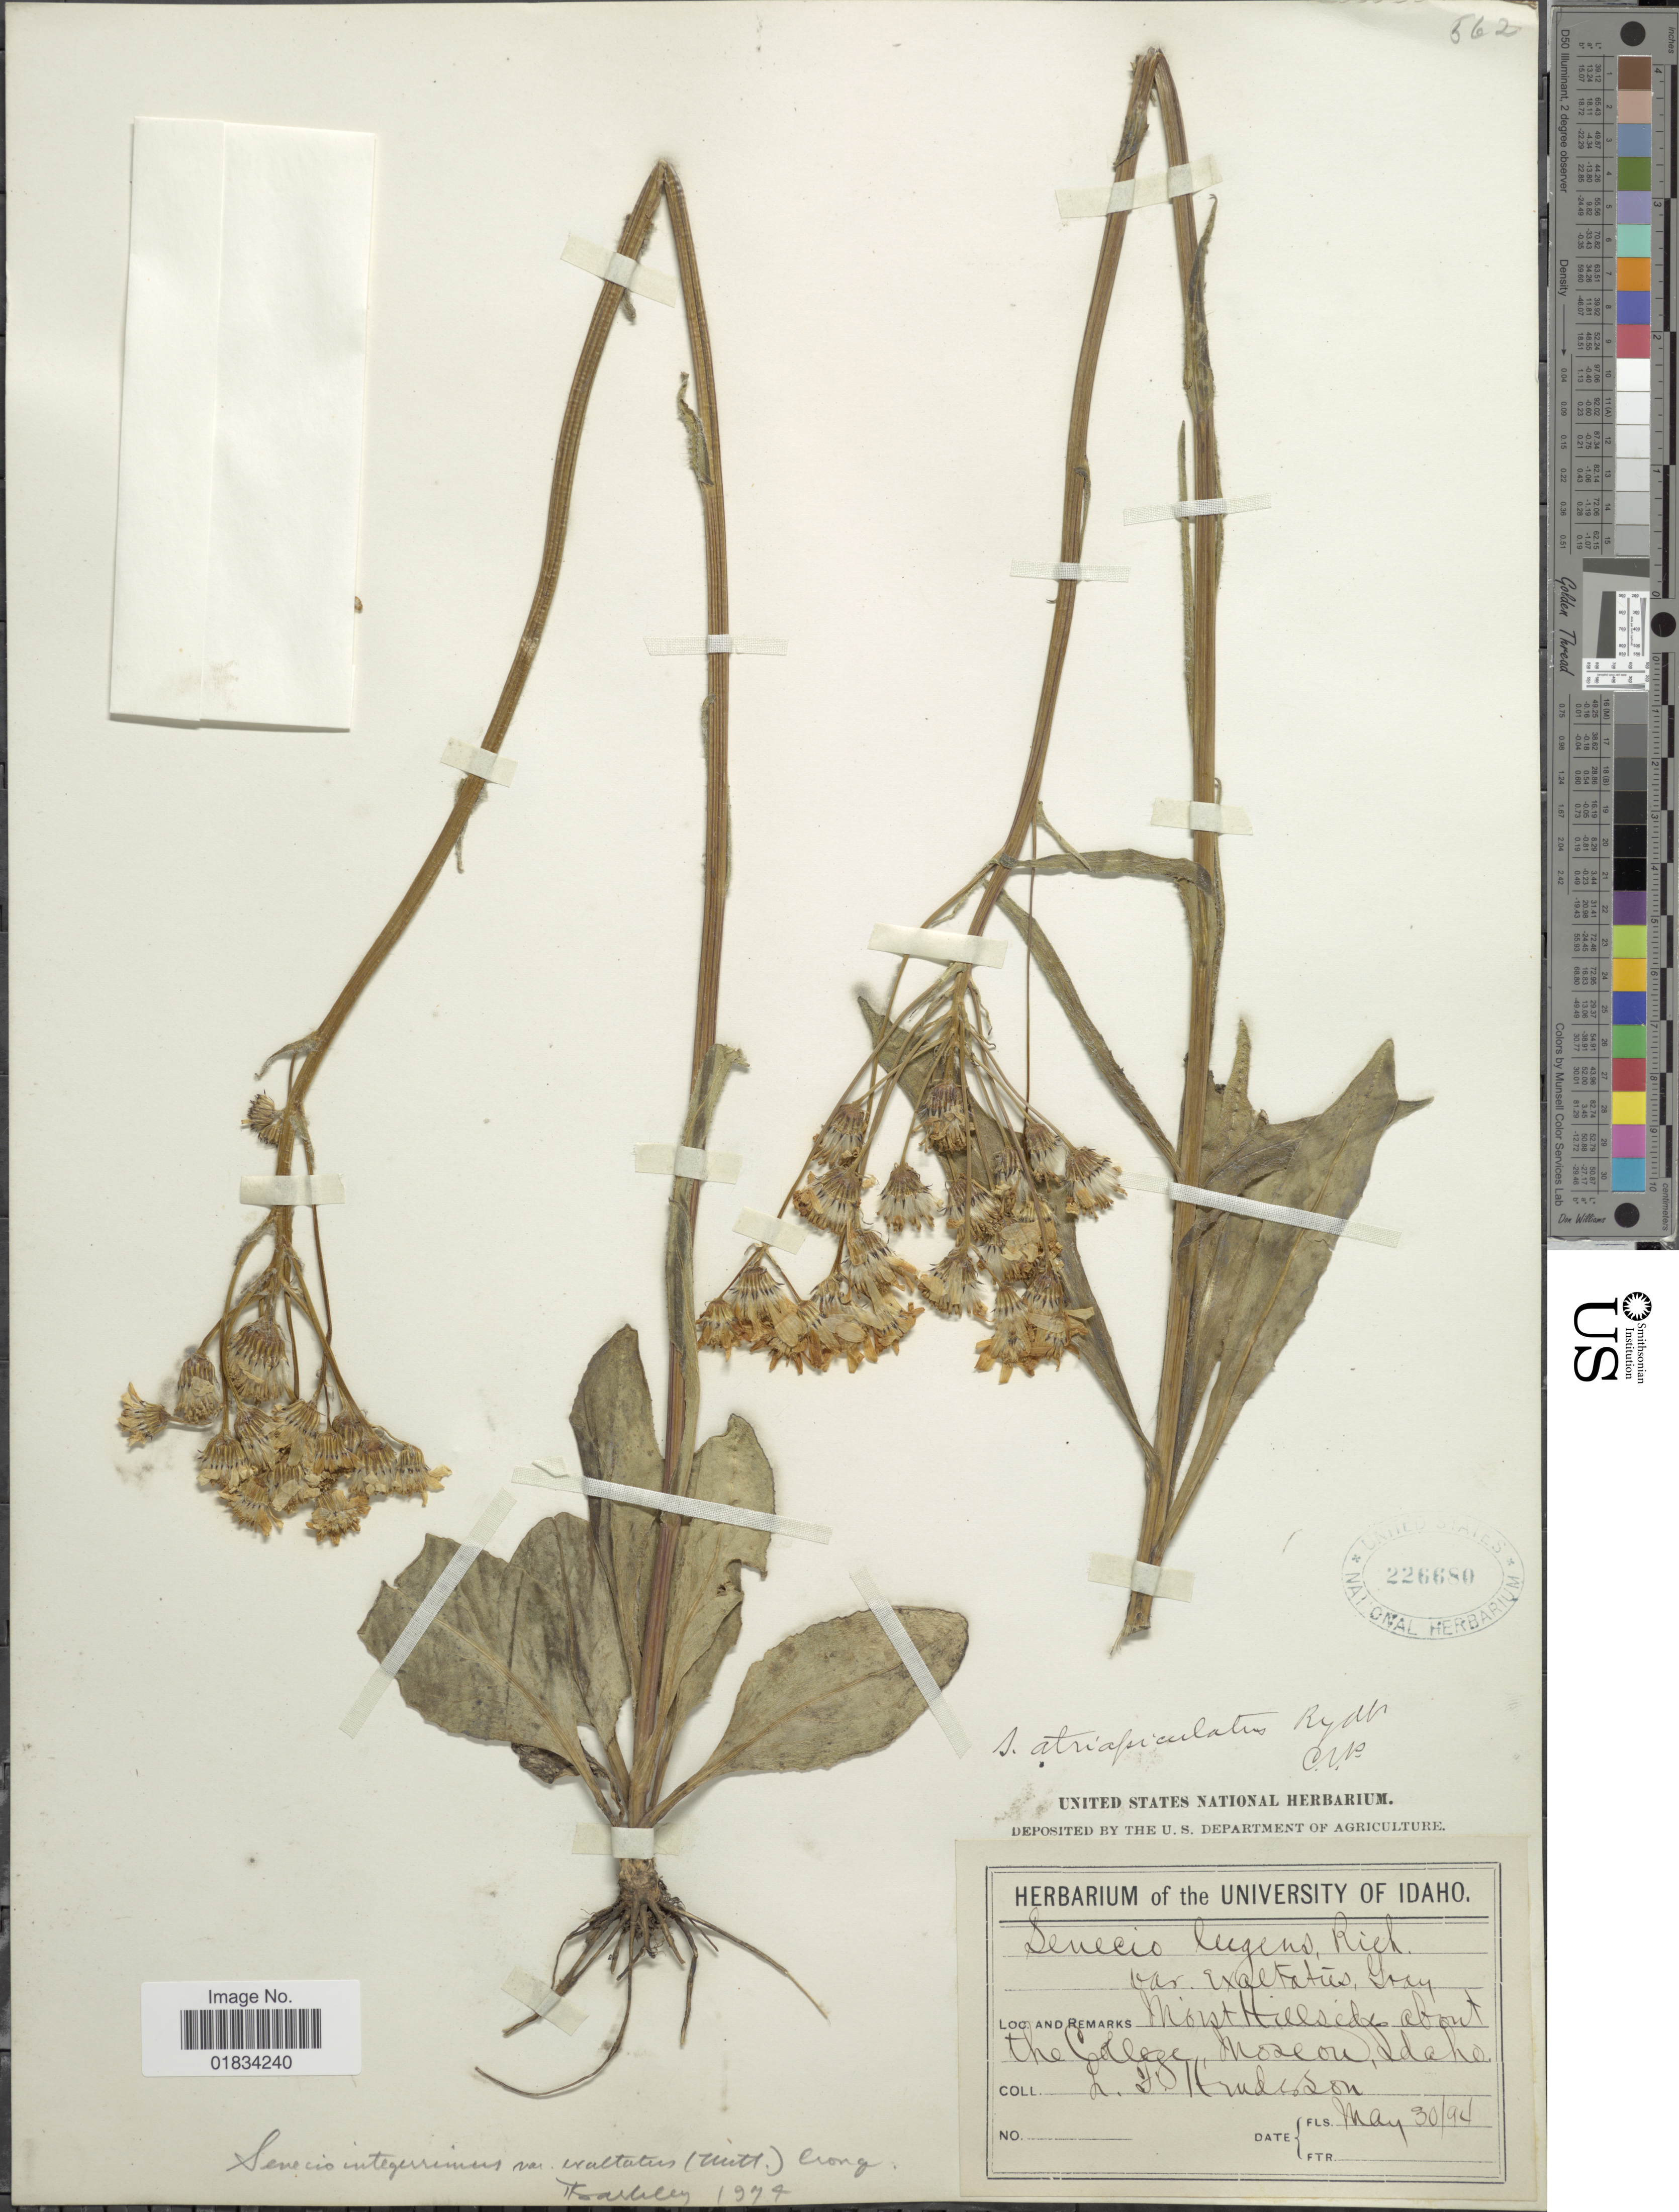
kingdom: Plantae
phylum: Tracheophyta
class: Magnoliopsida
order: Asterales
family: Asteraceae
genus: Senecio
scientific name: Senecio integerrimus var. exaltatus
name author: (Nutt.) Cronq.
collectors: L. F. Henderson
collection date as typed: Transcribed d/m/y: 30/5/94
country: United States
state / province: Idaho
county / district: Latah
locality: About the College Moscow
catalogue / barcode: US 226680